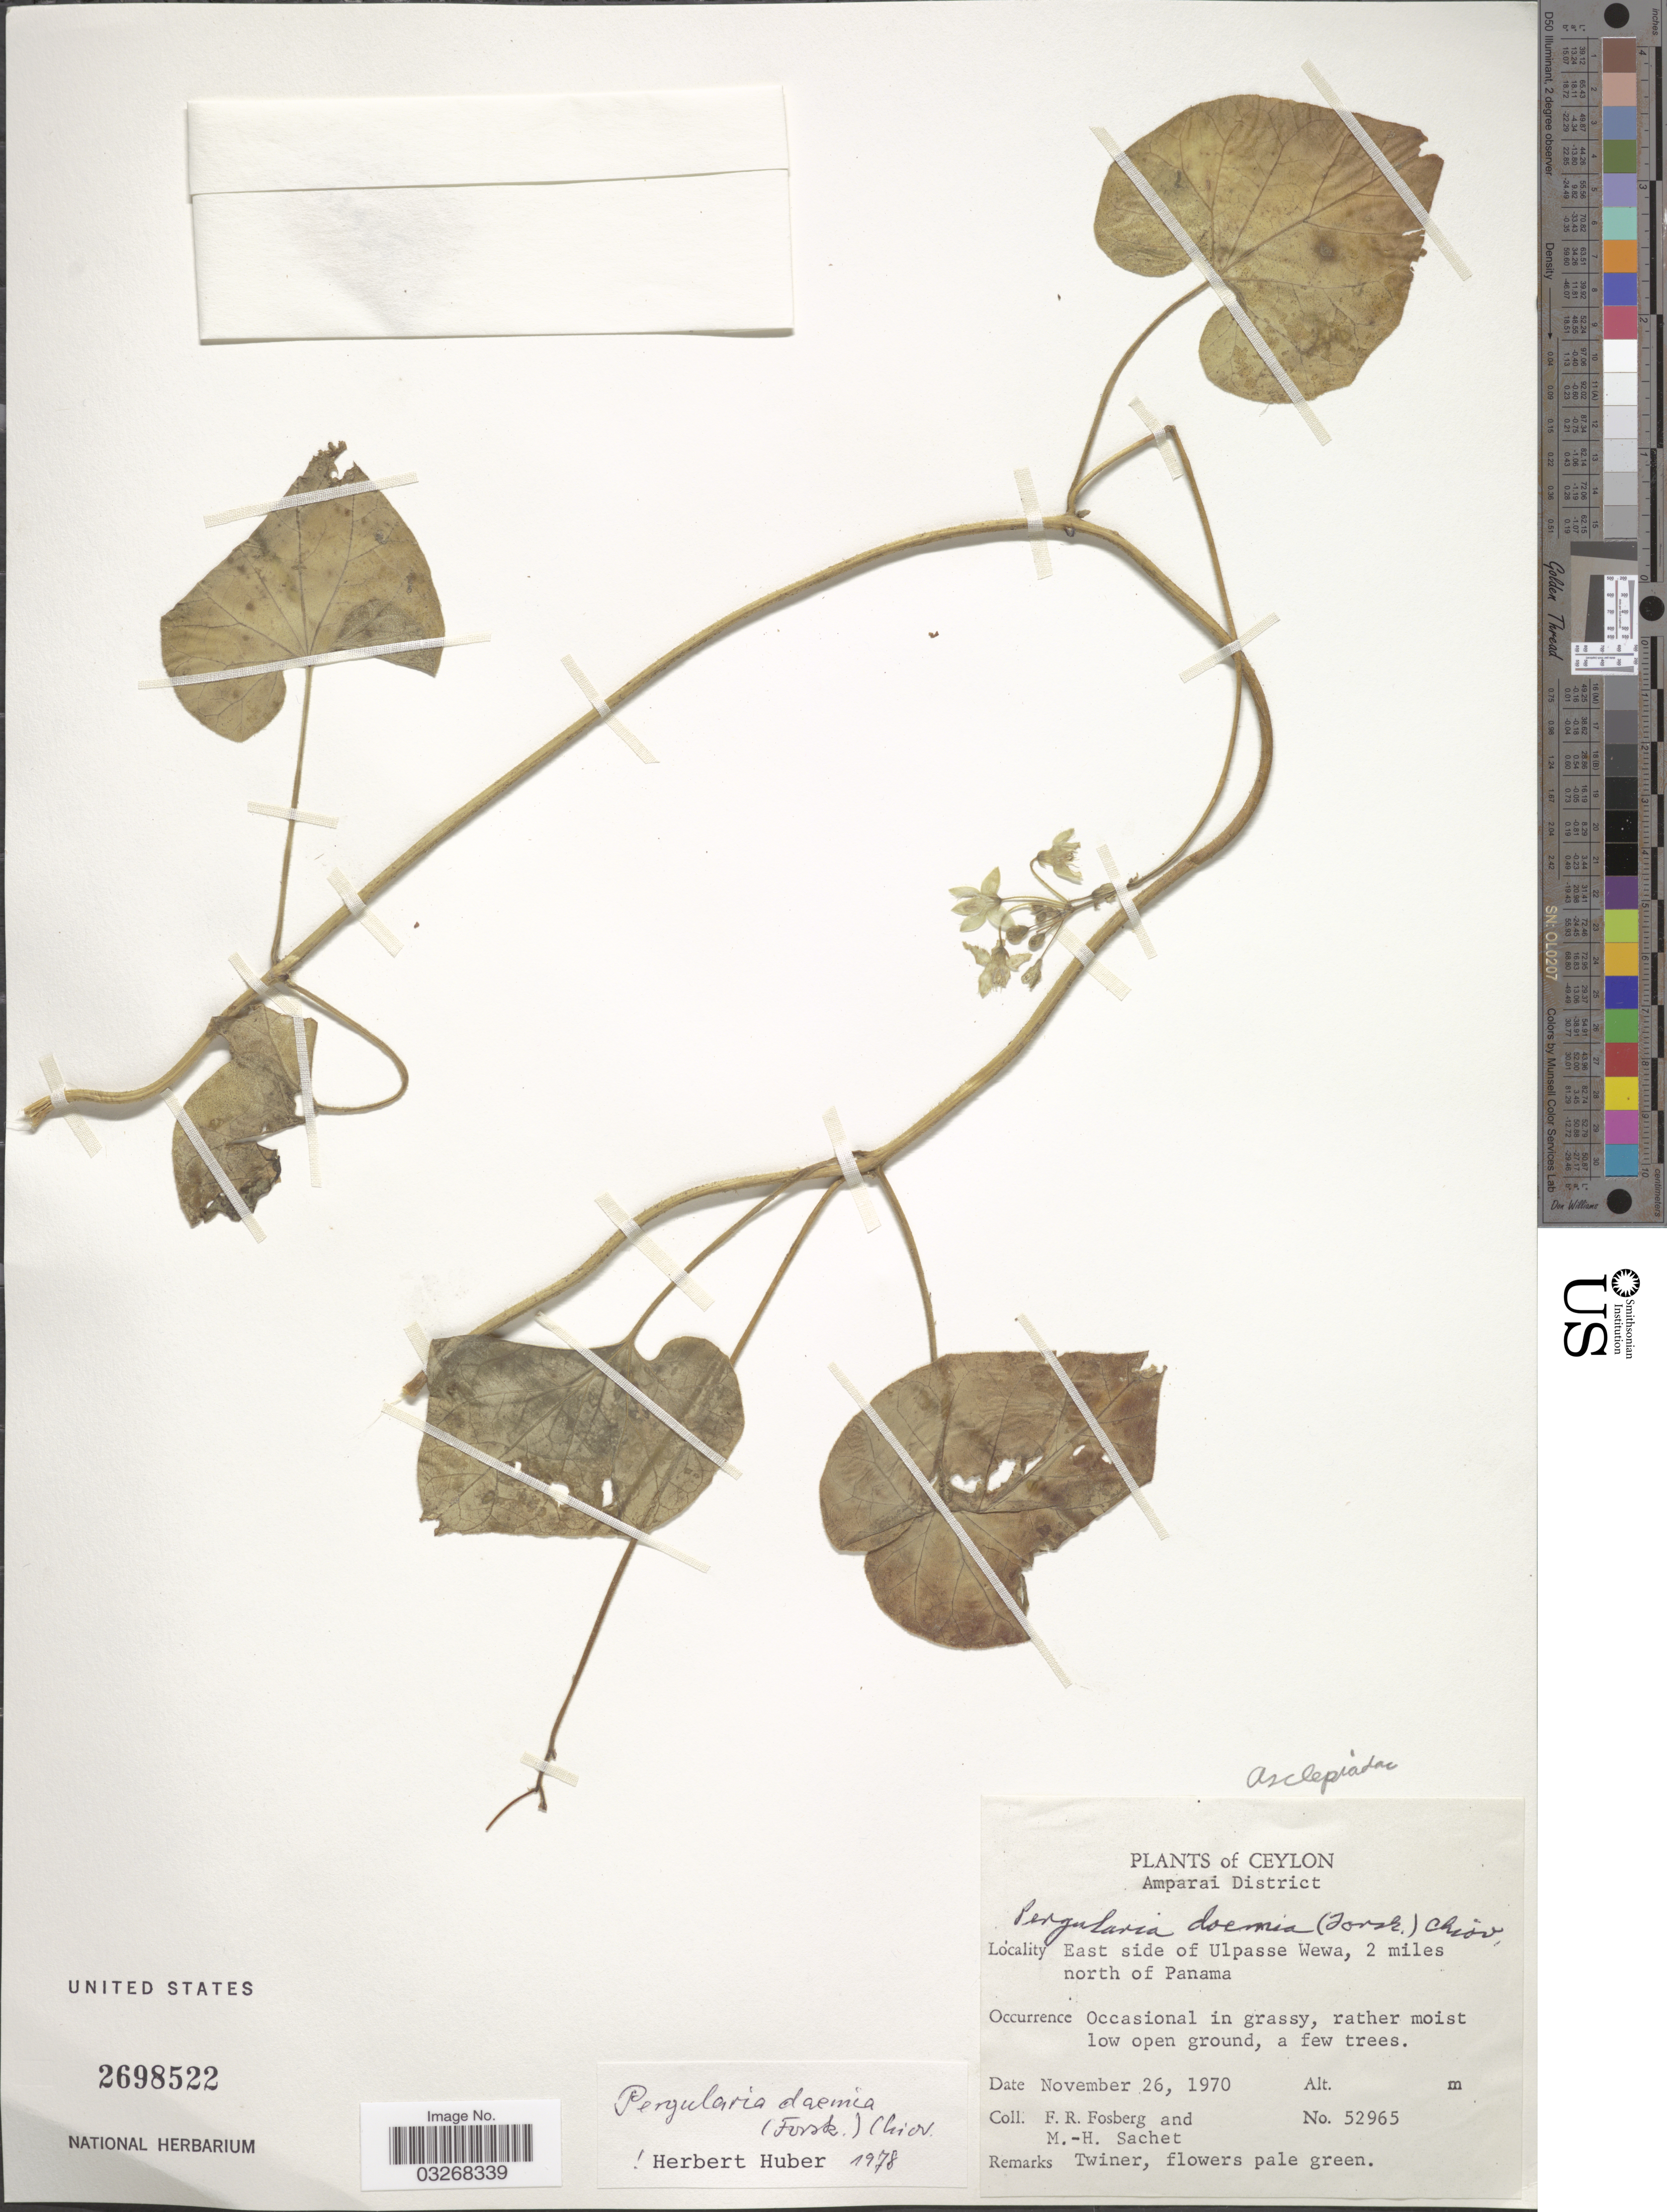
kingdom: Plantae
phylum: Tracheophyta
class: Magnoliopsida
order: Gentianales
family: Apocynaceae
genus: Pergularia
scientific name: Pergularia daemia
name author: (Forssk.) Chiov.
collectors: F. R. Fosberg & M.-H. Sachet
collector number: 52965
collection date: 1970-11-26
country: Sri Lanka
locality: Ceylon. Amparai District. East side of Ulpasse Wewa, 2 miles north of Panama.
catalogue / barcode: US 2698522